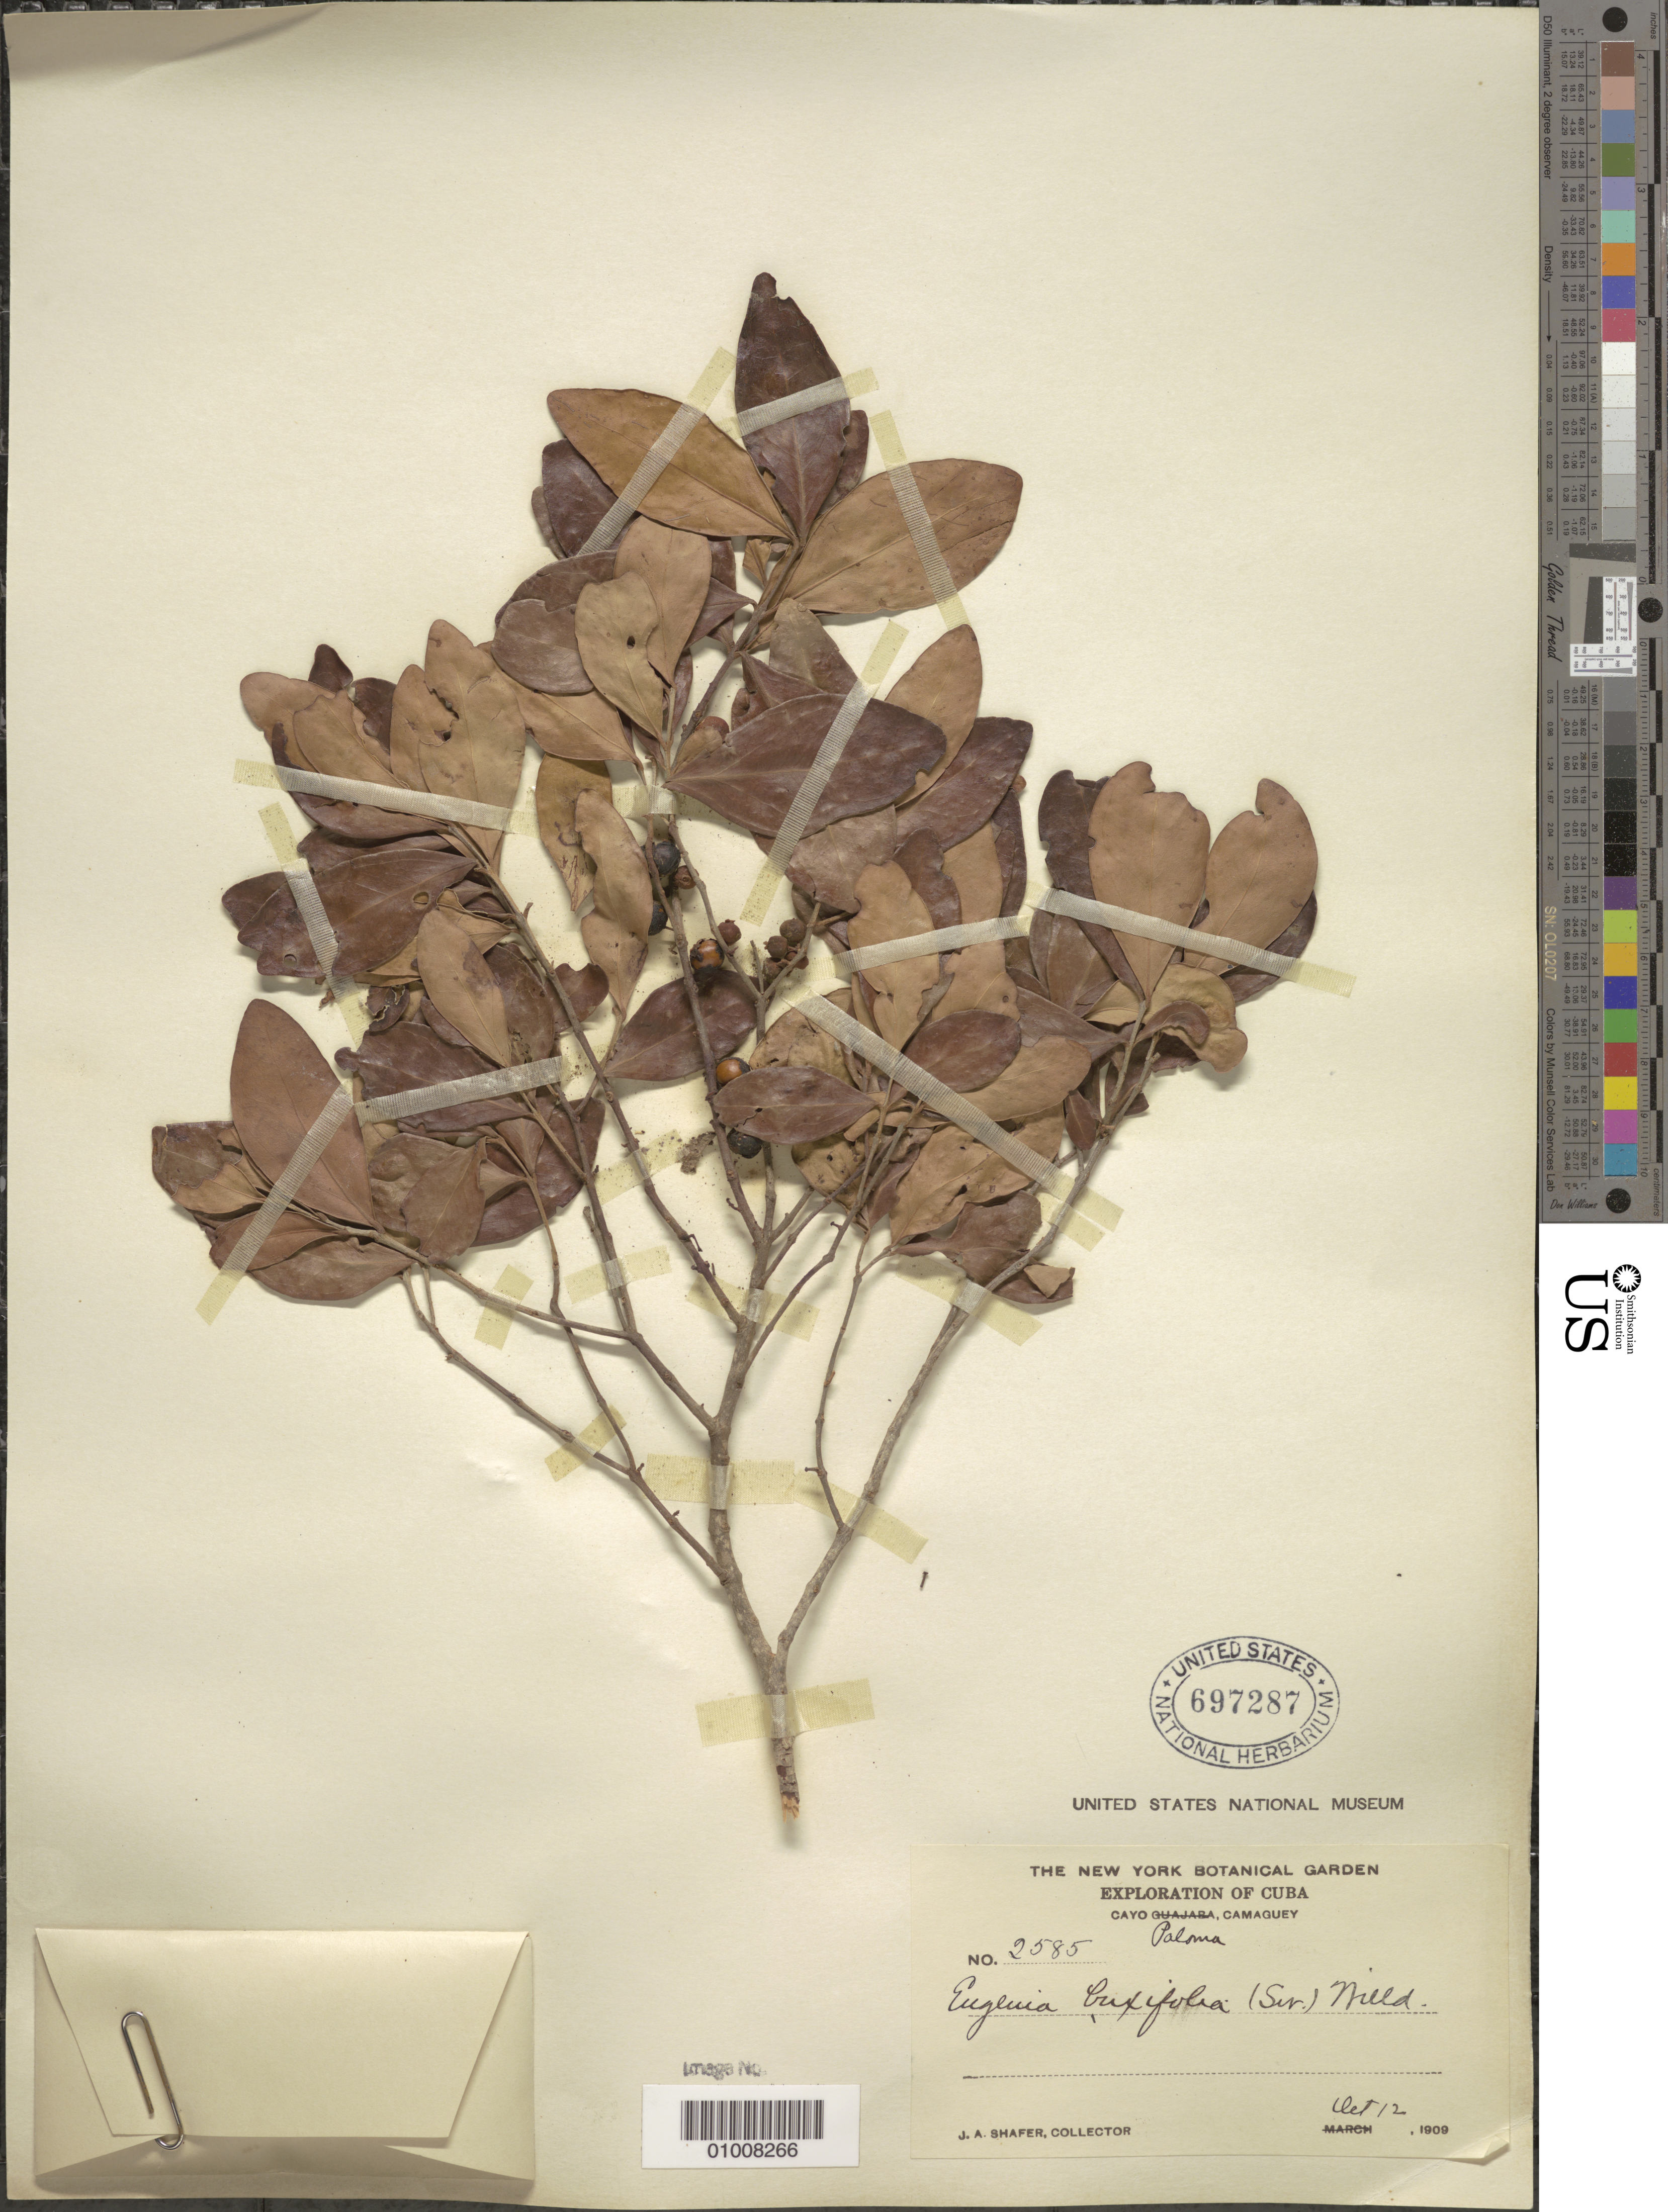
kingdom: Plantae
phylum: Tracheophyta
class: Magnoliopsida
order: Myrtales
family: Myrtaceae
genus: Eugenia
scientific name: Eugenia foetida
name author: Pers.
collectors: J. A. Shafer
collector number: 2585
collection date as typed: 12 Oct 1909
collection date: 1909-10-12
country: Cuba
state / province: Camagüey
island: Cuba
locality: Paloma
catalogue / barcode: US 697287